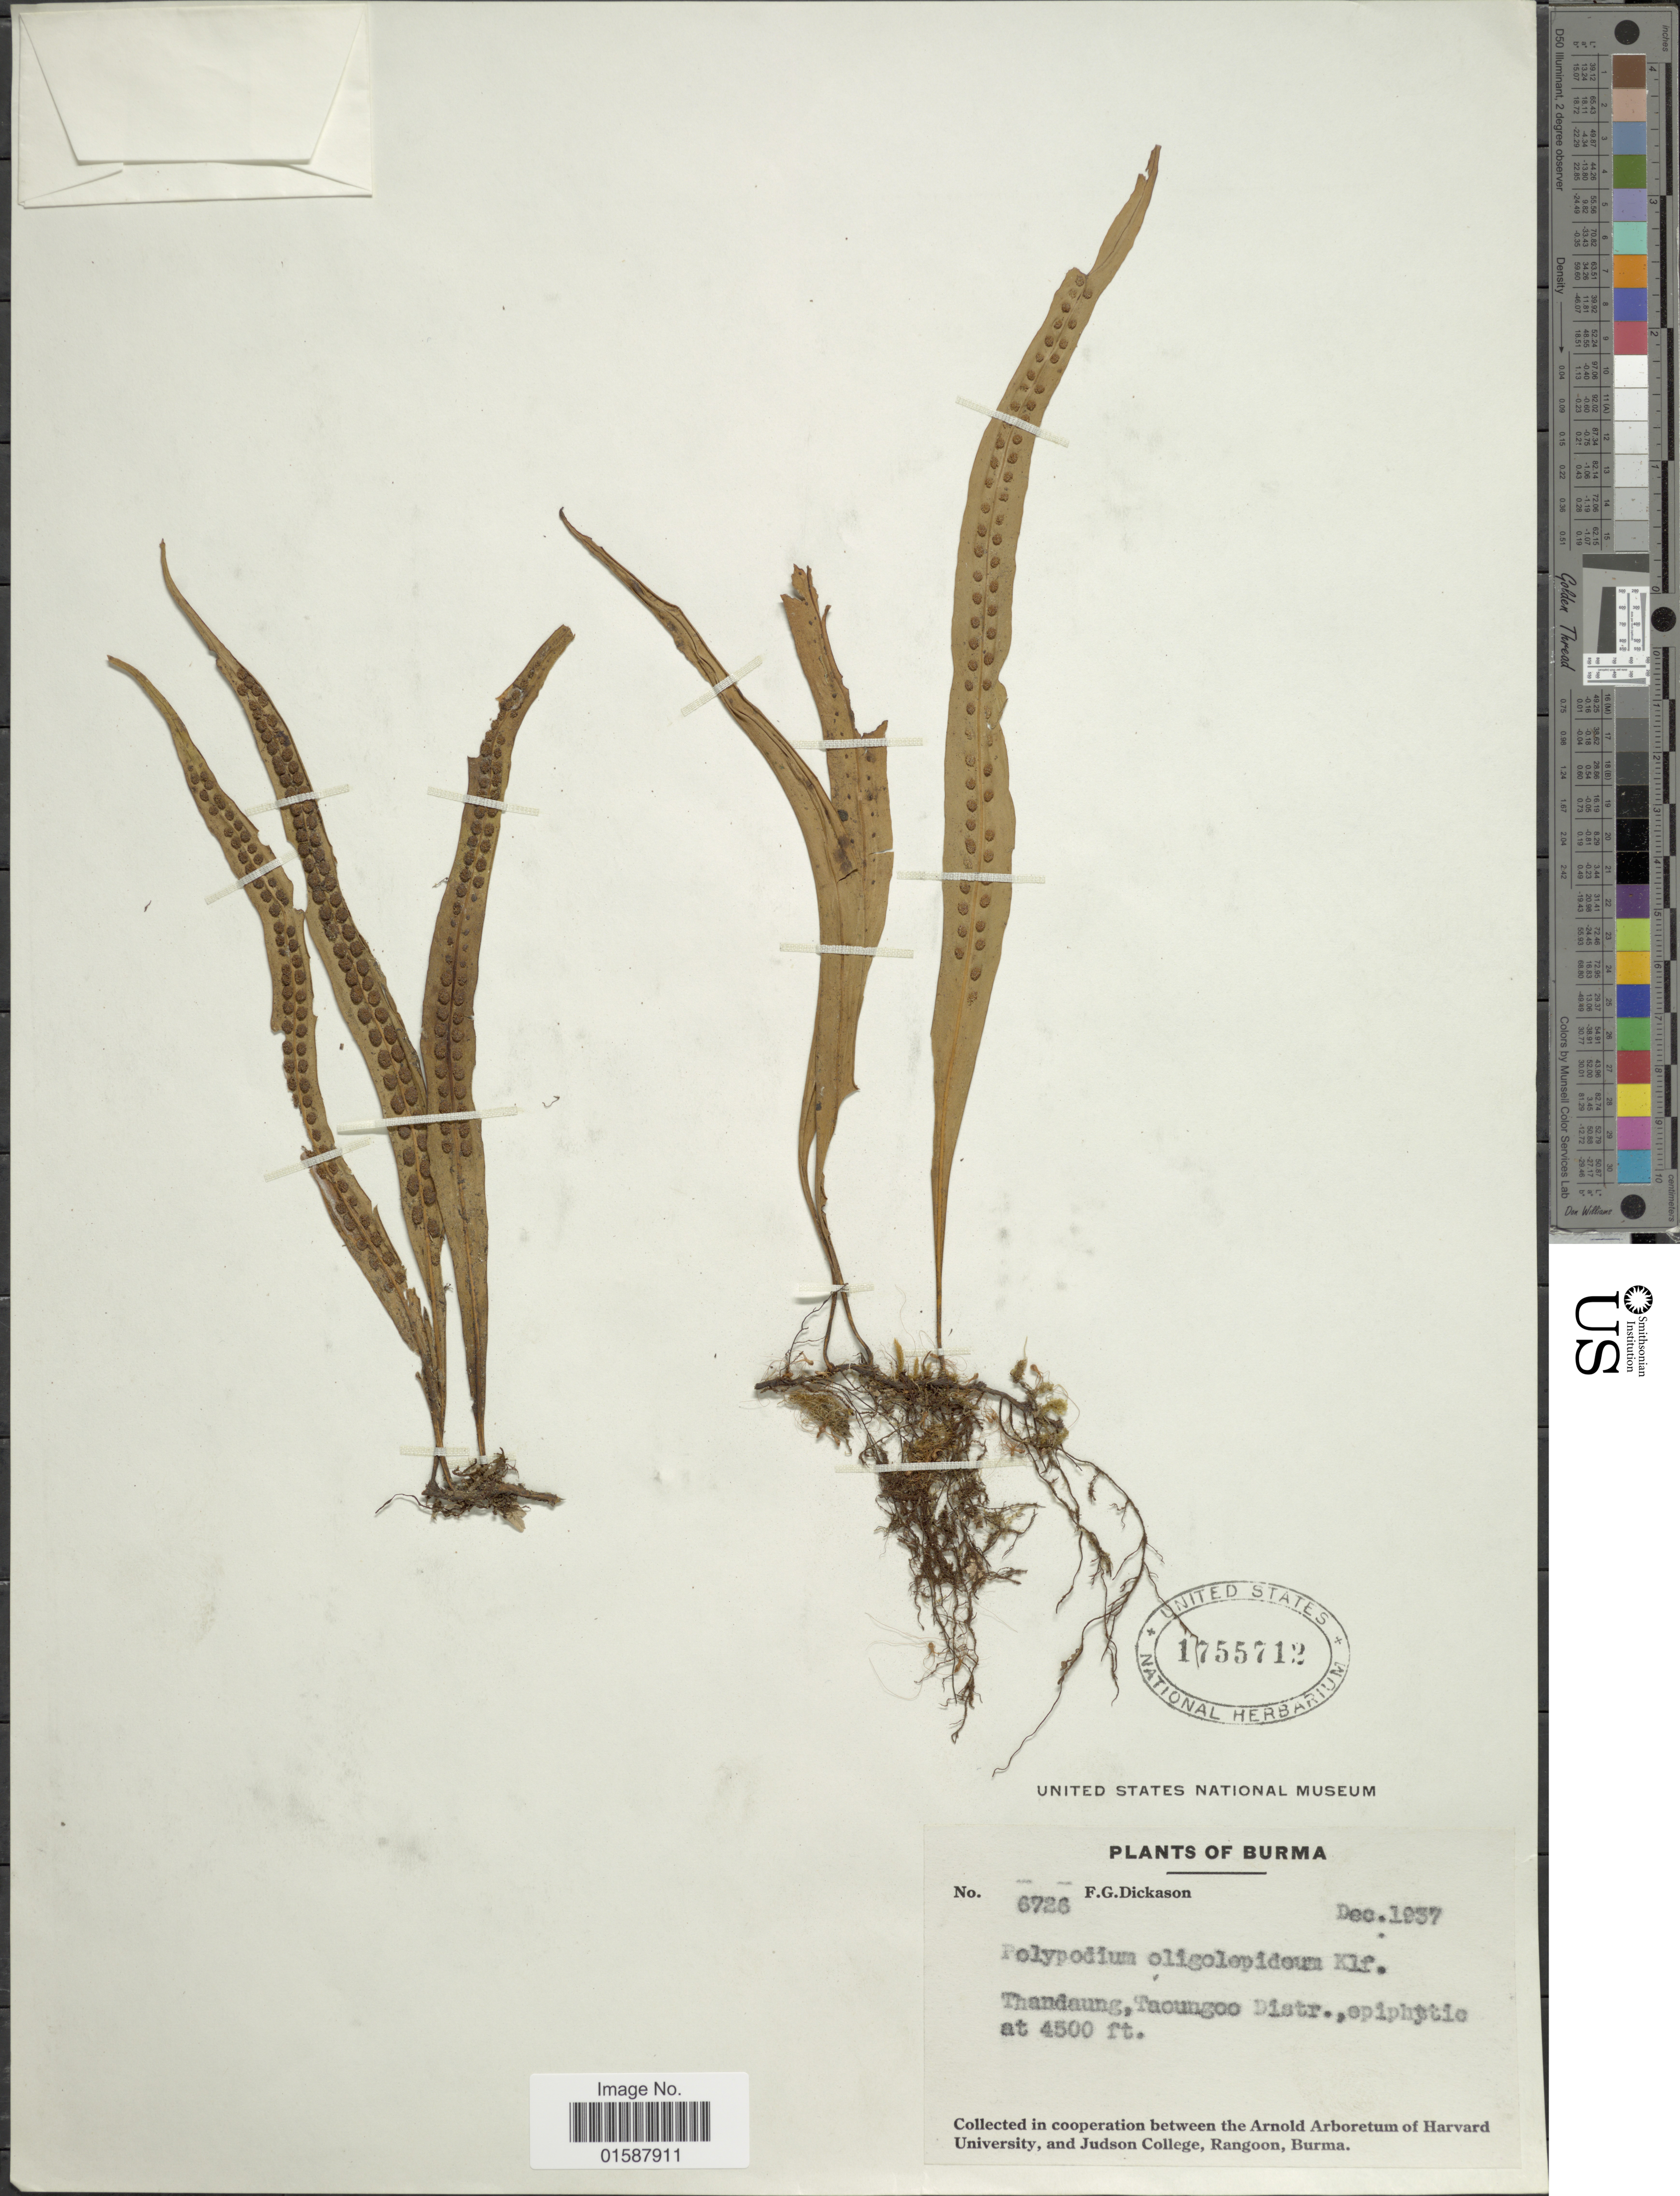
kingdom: Plantae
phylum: Tracheophyta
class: Polypodiopsida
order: Polypodiales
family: Polypodiaceae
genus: Lepisorus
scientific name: Lepisorus oligolepidus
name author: (Baker) Ching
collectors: F. Dickason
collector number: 6726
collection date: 1937-12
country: Myanmar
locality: Burma. Thandaung, Taoungoo Distr.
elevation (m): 1372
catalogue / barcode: US 1755712